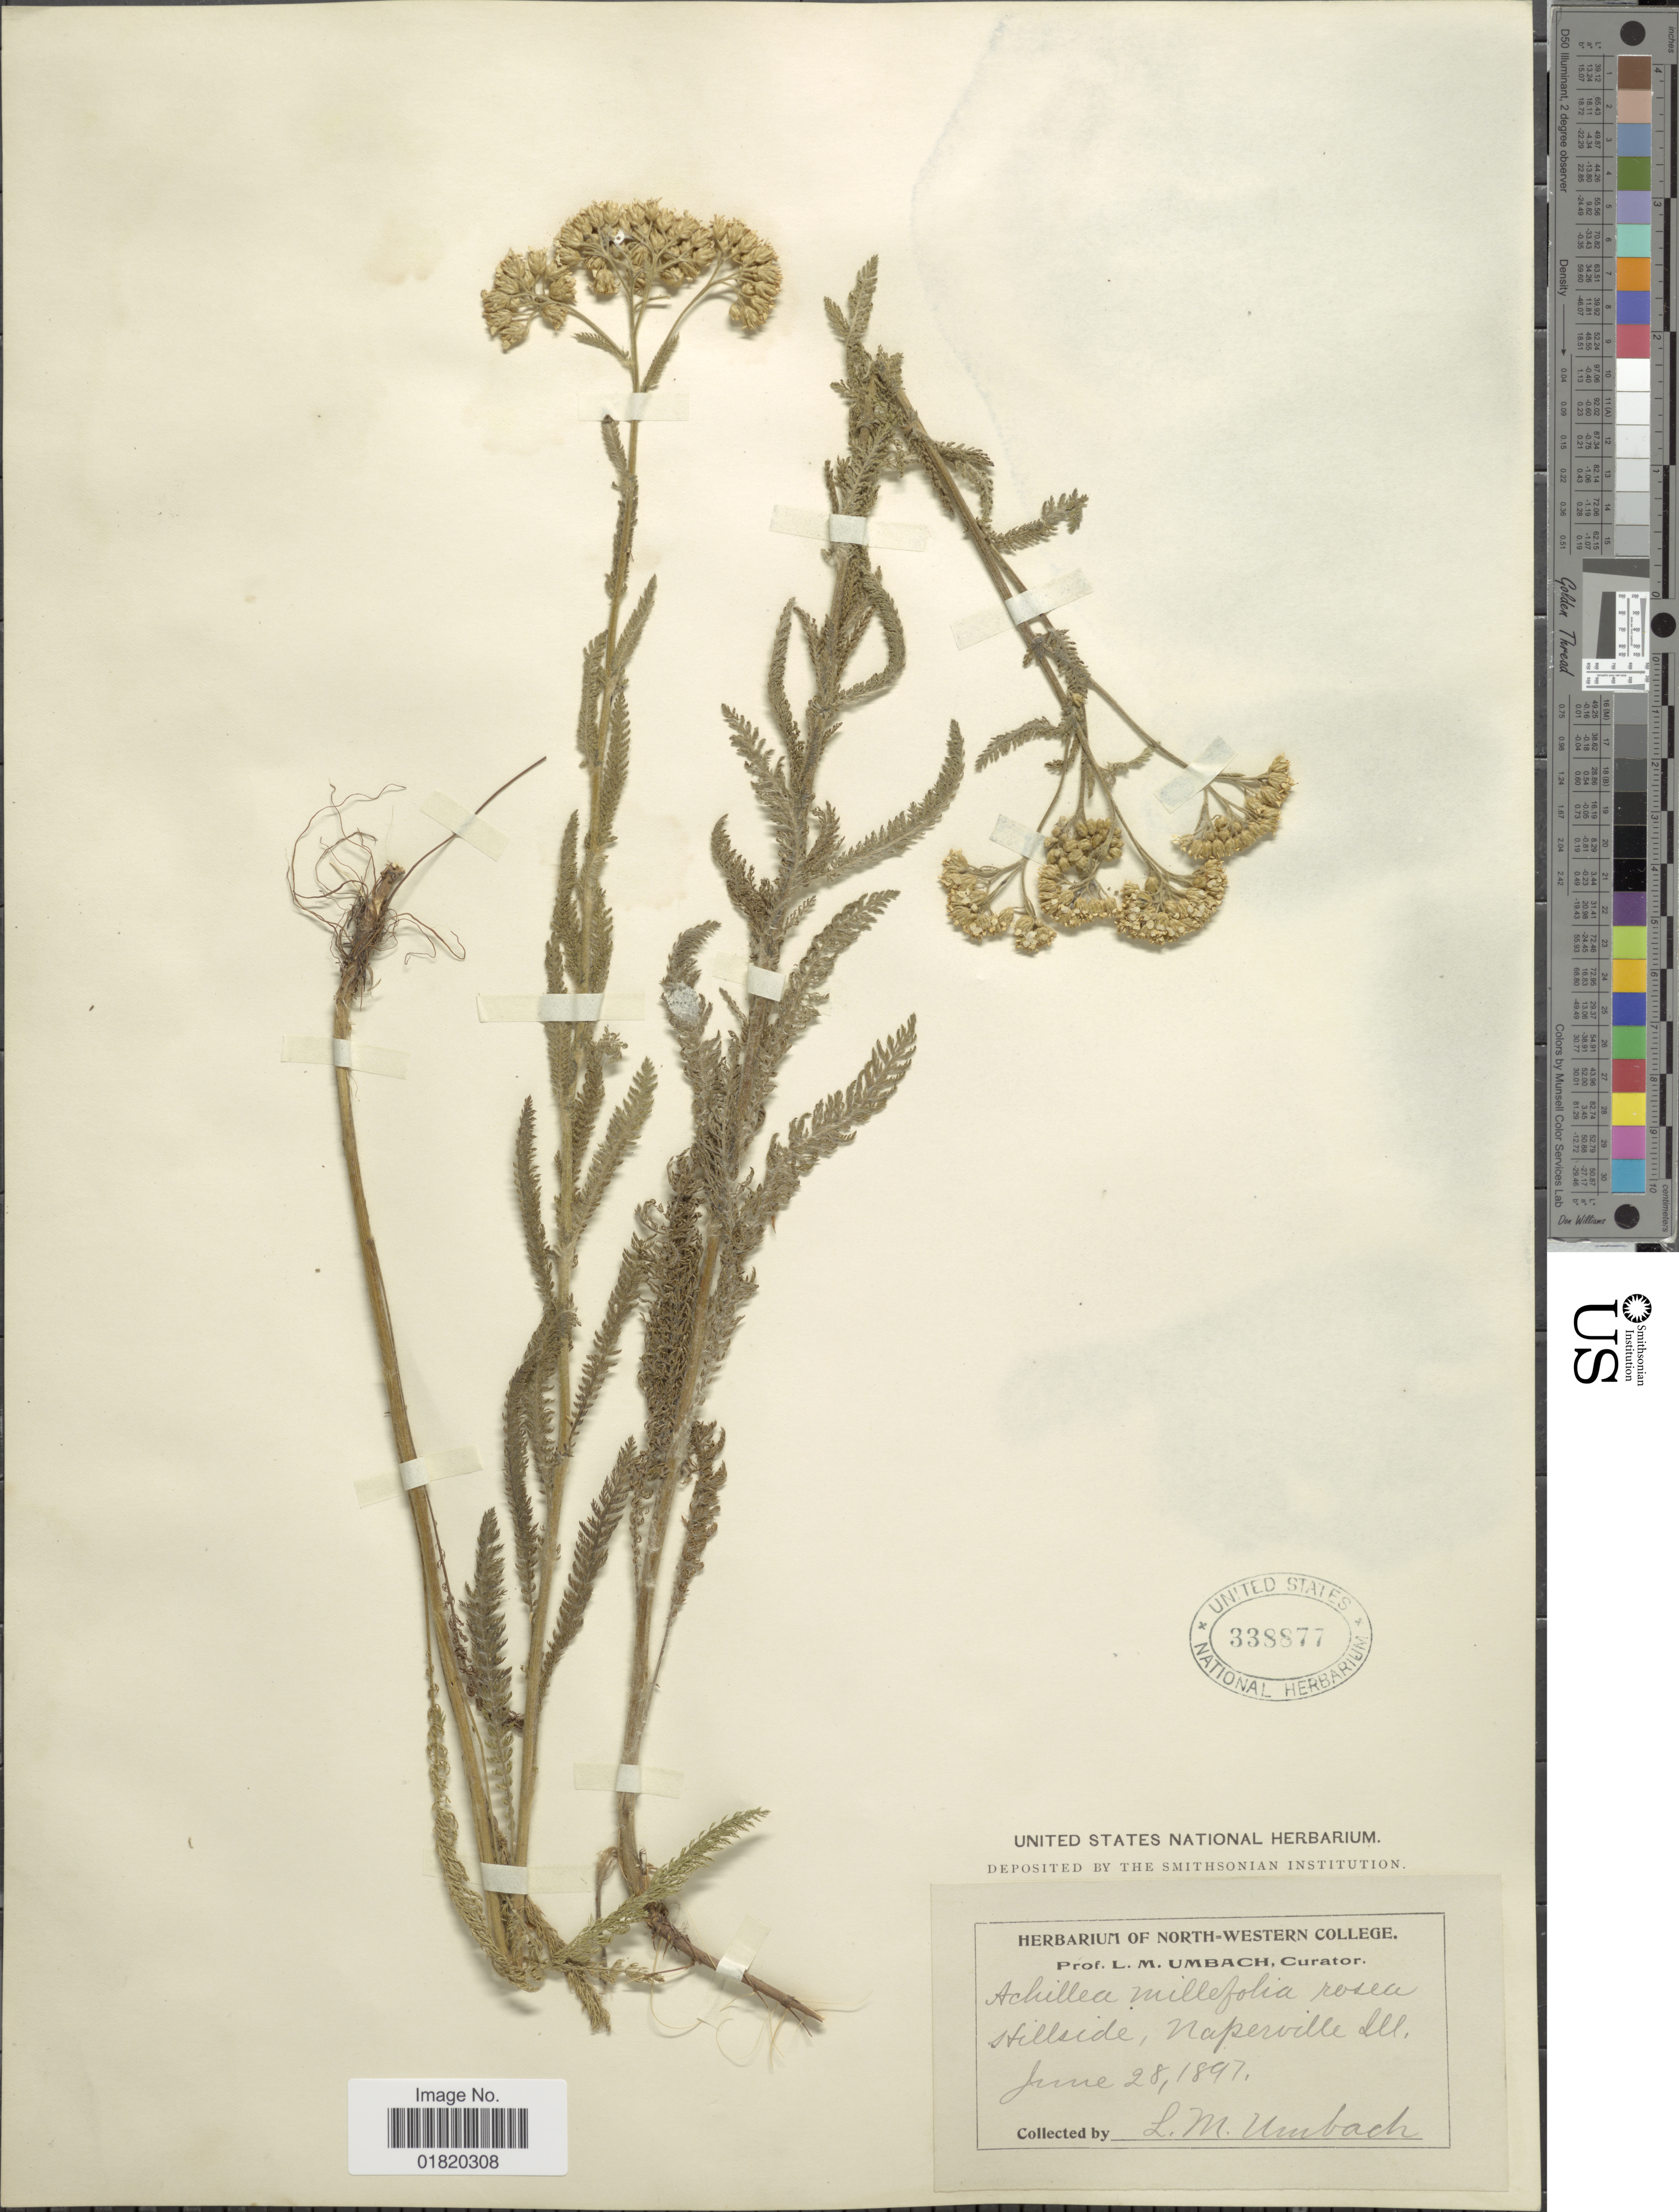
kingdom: Plantae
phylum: Tracheophyta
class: Magnoliopsida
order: Asterales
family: Asteraceae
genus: Achillea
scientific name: Achillea occidentalis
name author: (DC.) Raf. ex Rydb.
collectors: L. M. Umbach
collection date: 1897-06-28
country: United States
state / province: Illinois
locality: Hillside, Naperville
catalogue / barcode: US 338877